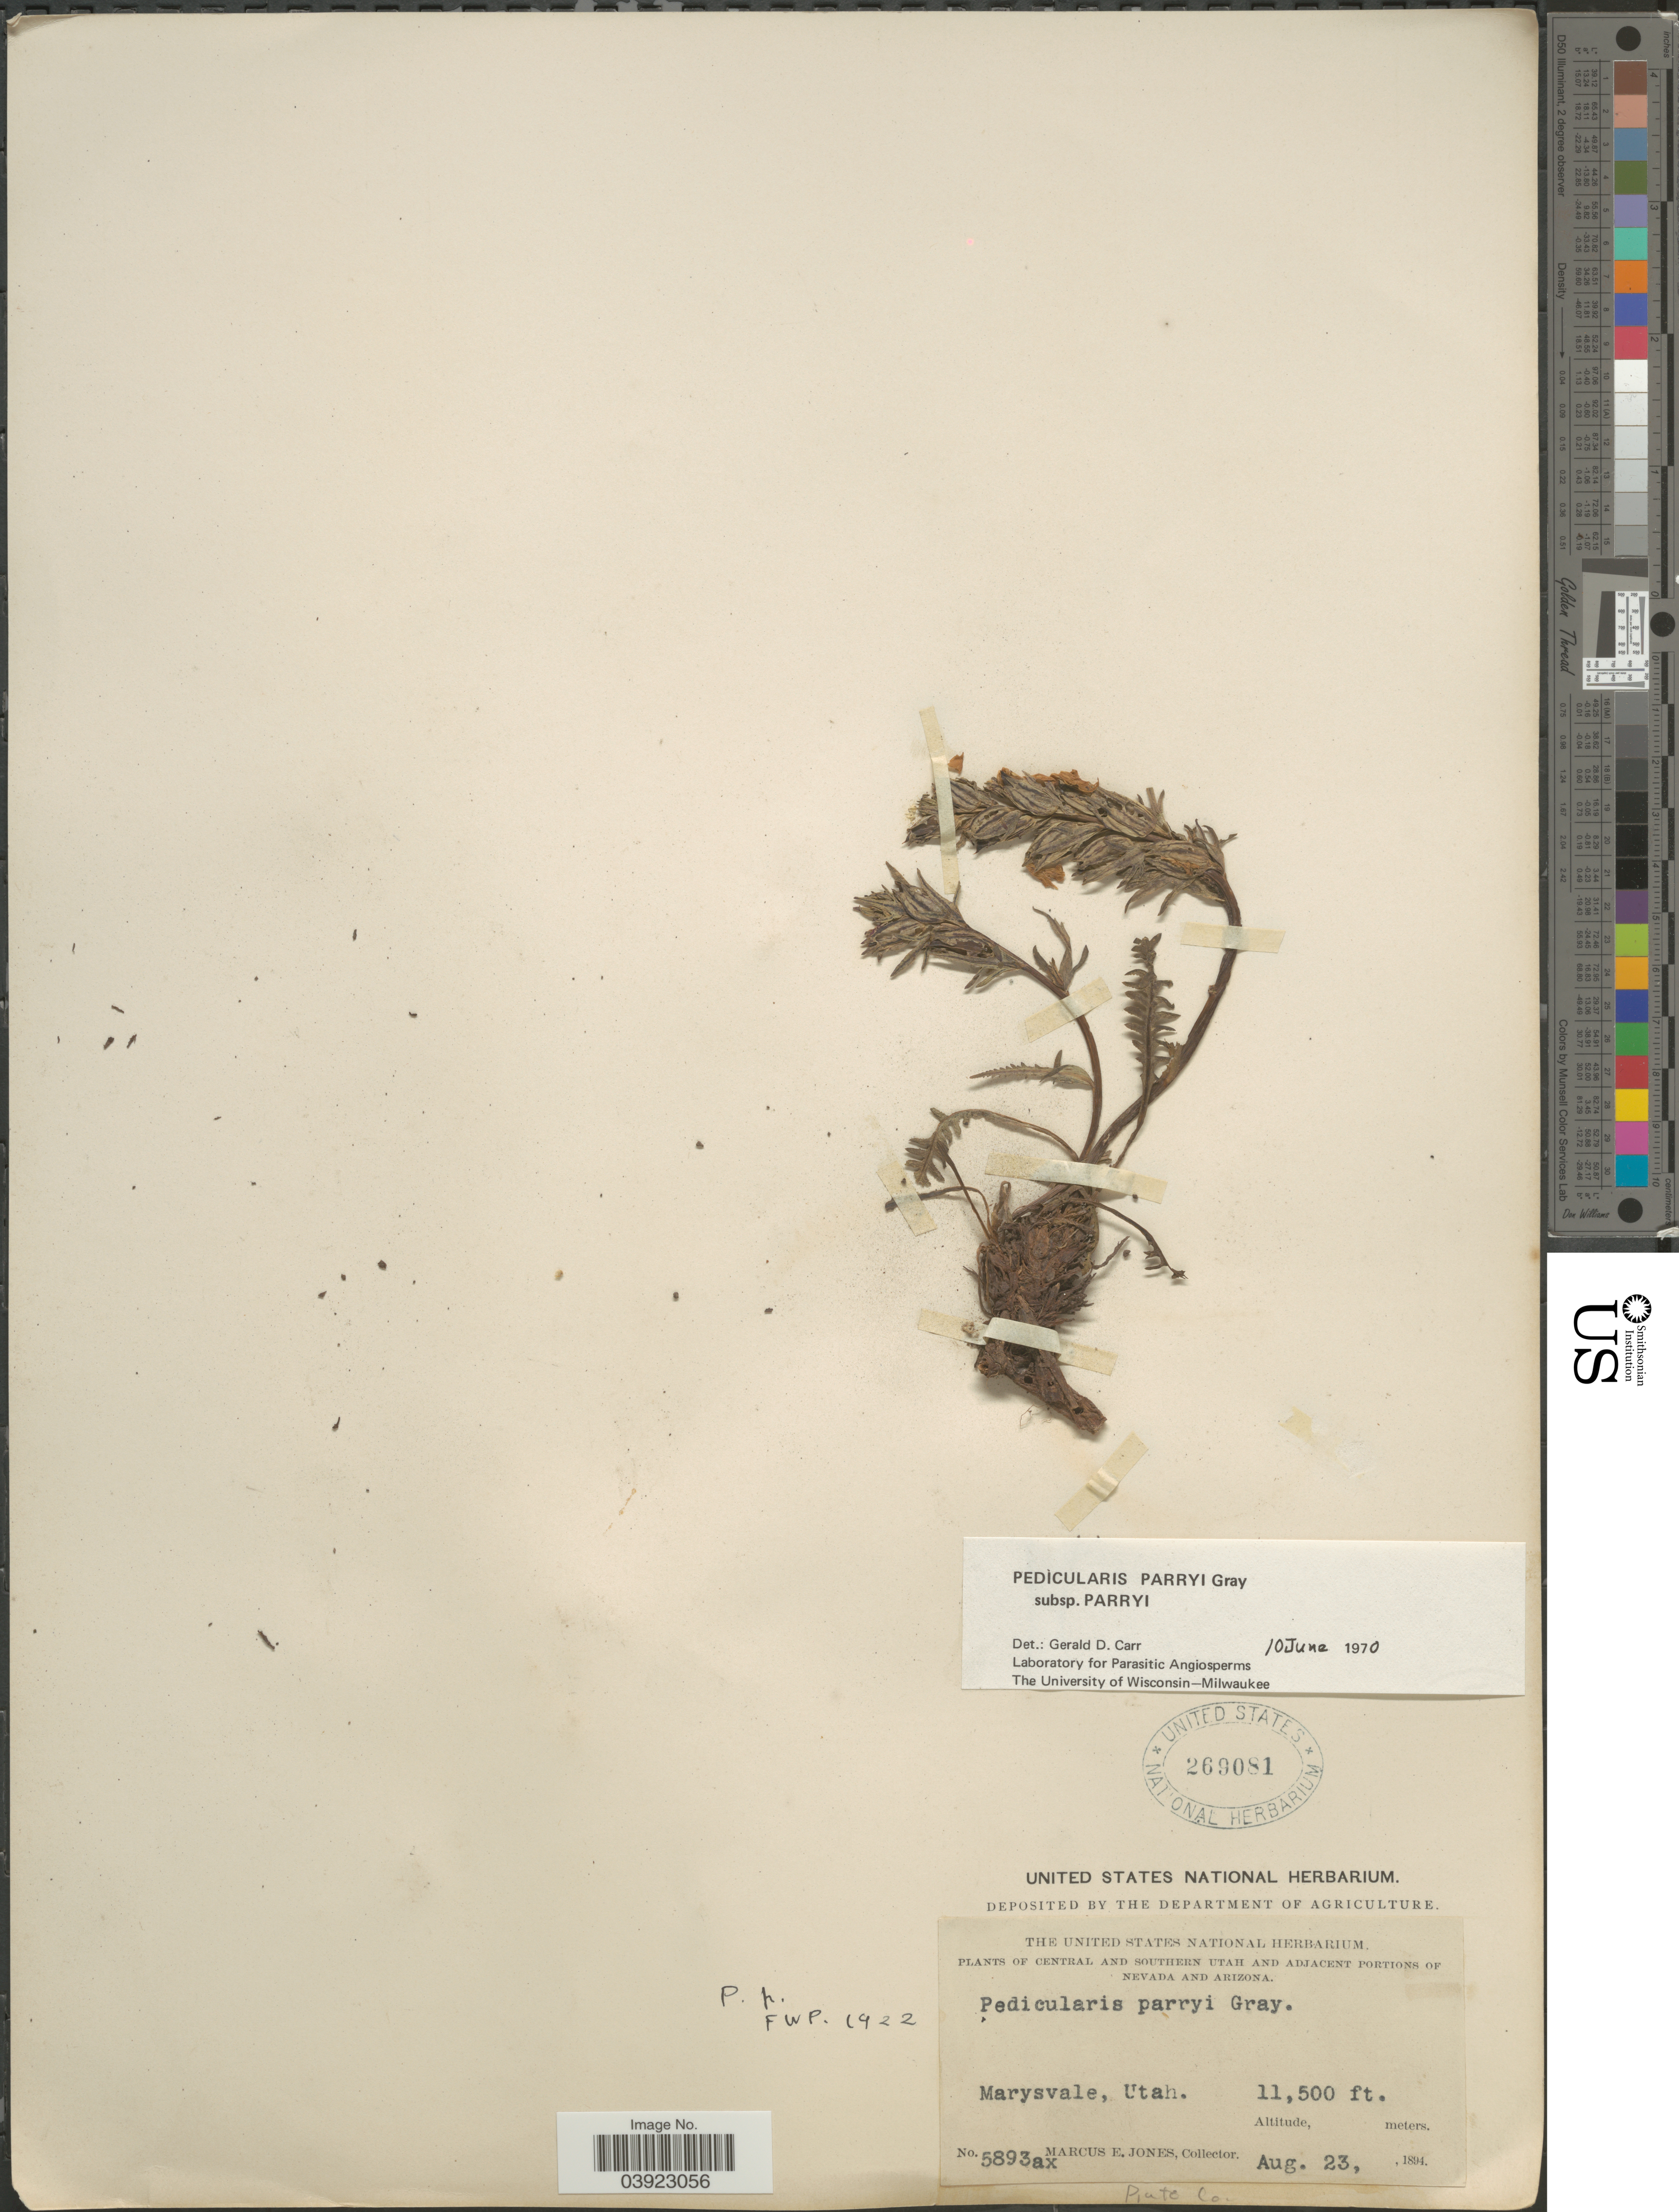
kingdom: Plantae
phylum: Tracheophyta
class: Magnoliopsida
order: Lamiales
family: Orobanchaceae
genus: Pedicularis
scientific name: Pedicularis parryi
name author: A. Gray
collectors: M. E. Jones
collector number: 5893ax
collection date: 1894-08-23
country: United States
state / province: Utah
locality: Central and Southern Utah. Marysvale.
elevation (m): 3505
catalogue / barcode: US 269081